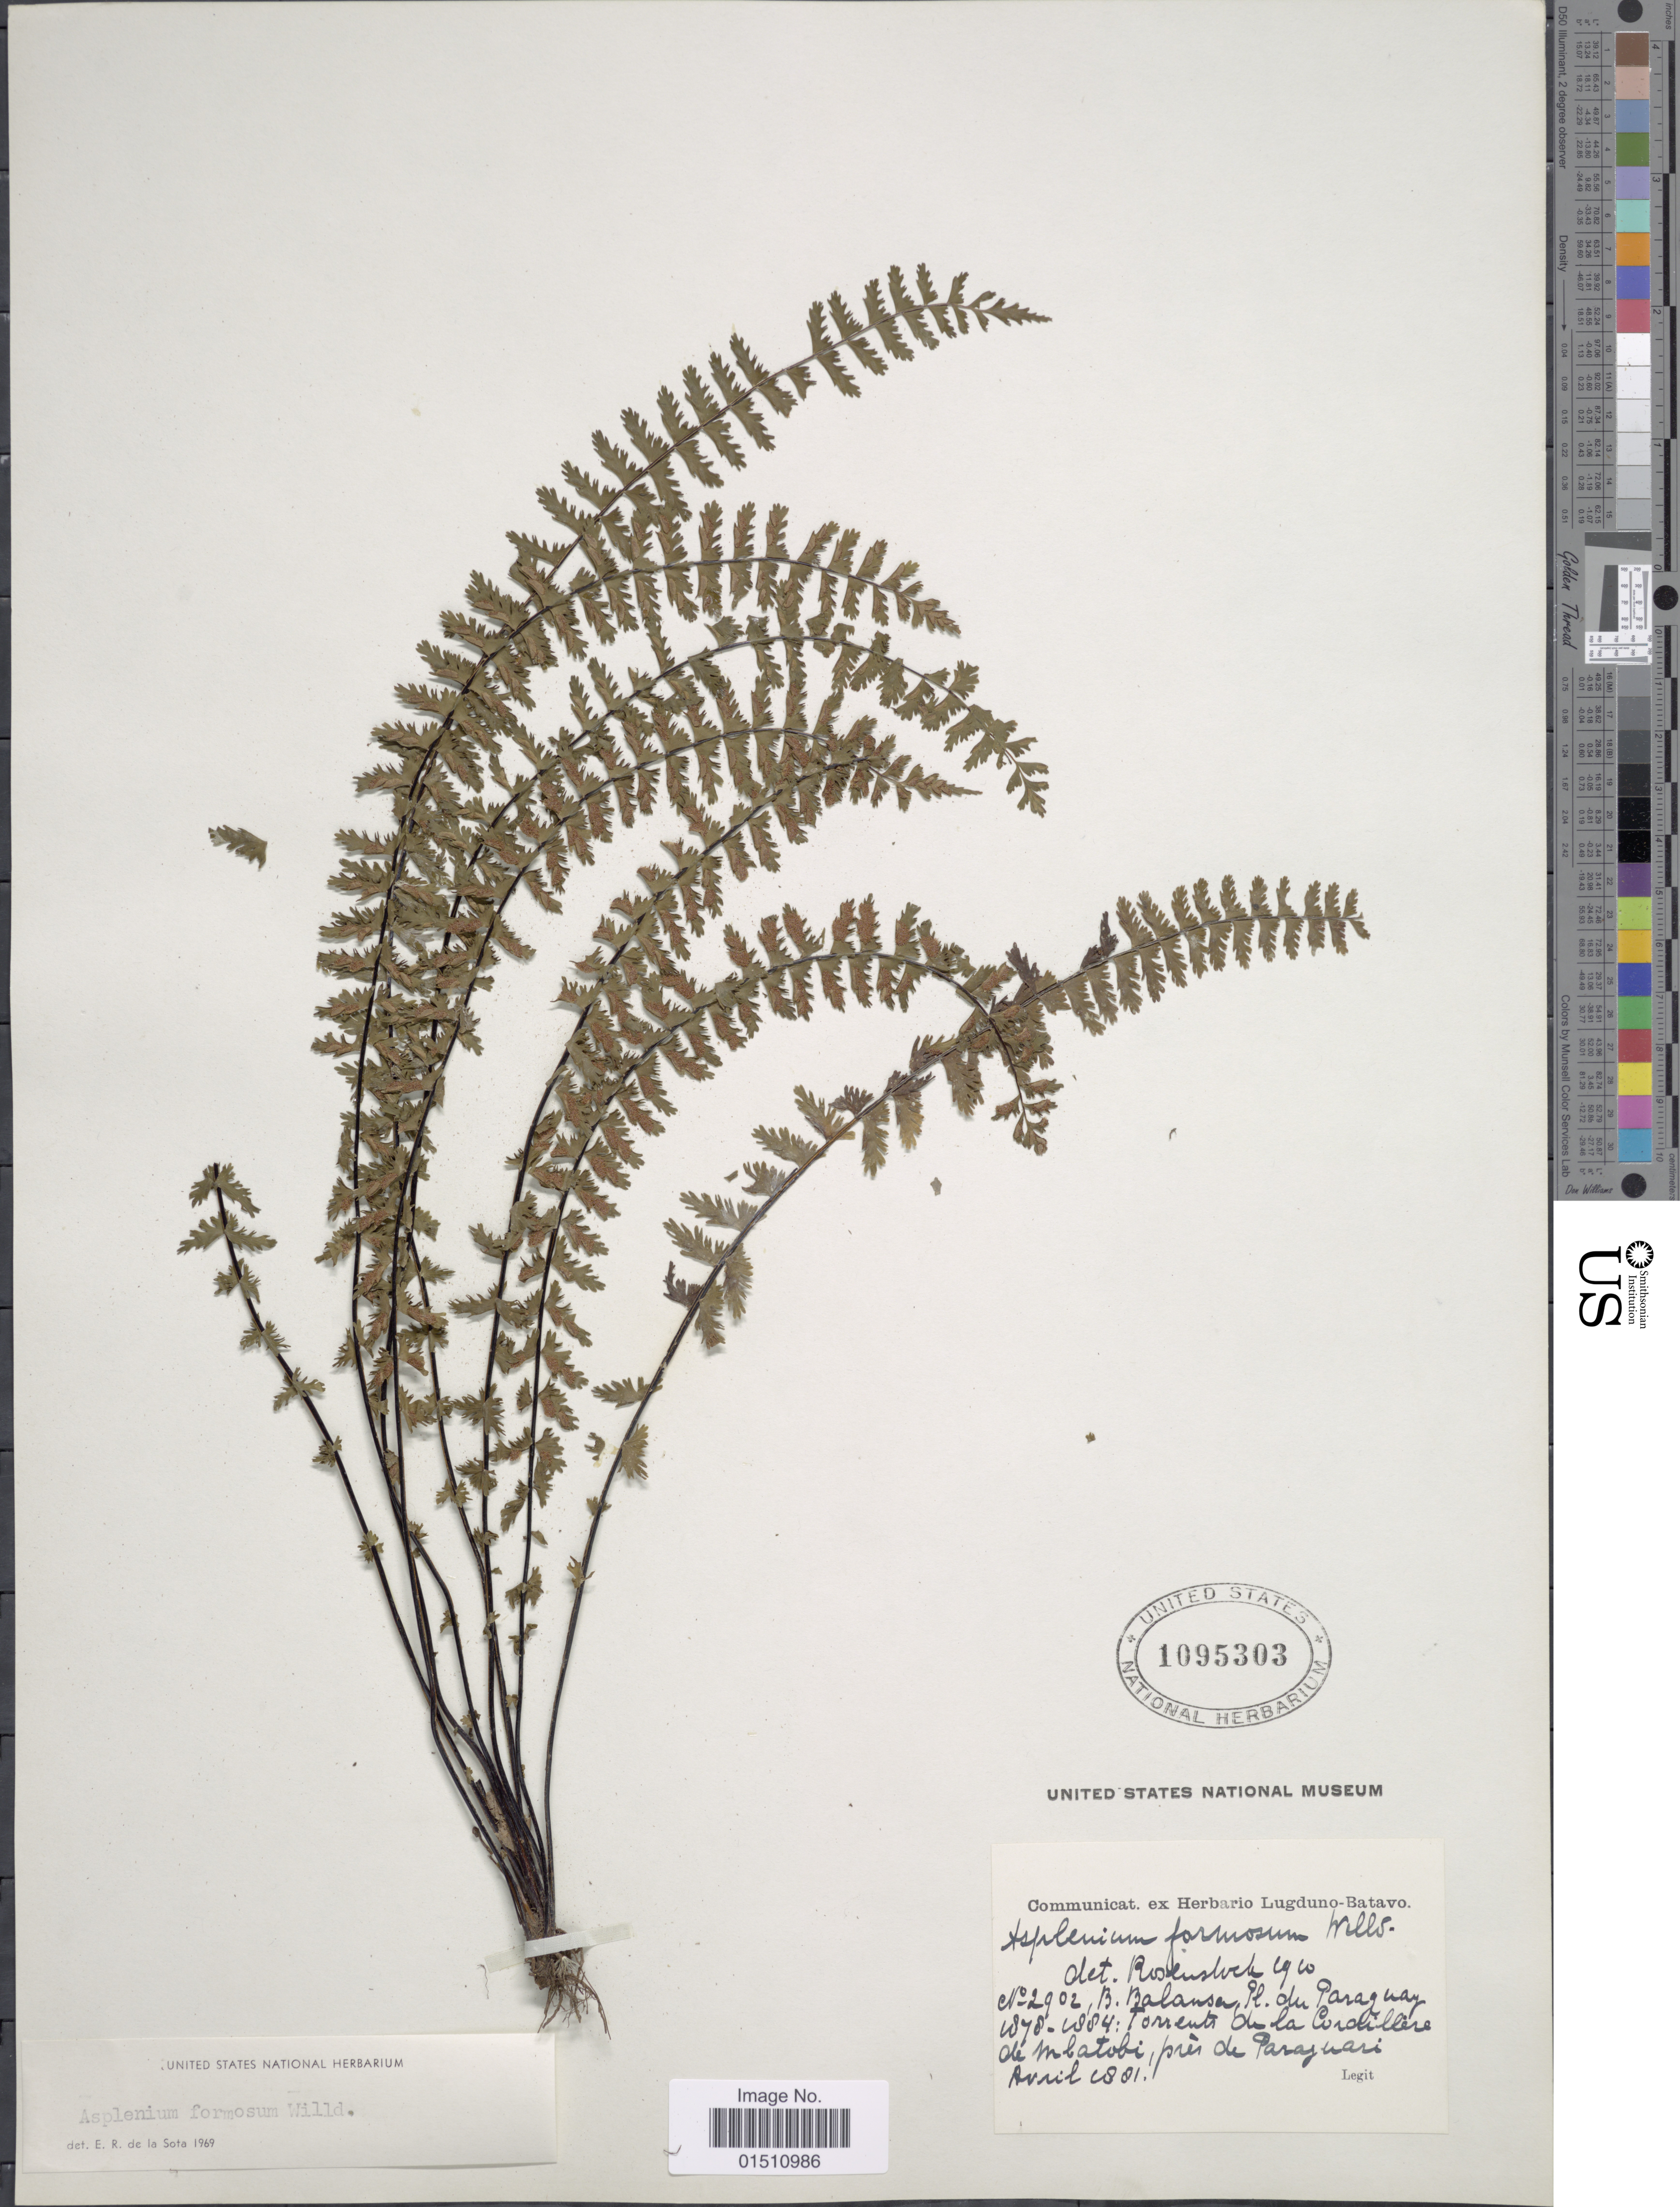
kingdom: Plantae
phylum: Tracheophyta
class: Polypodiopsida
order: Polypodiales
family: Aspleniaceae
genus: Asplenium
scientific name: Asplenium formosum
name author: Willd.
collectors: B. Balansa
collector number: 2902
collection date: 1881-04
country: Paraguay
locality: Paraguay, Torrents de la Cordillera de Mbatobi, pres de Paraguari.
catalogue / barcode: US 1095303